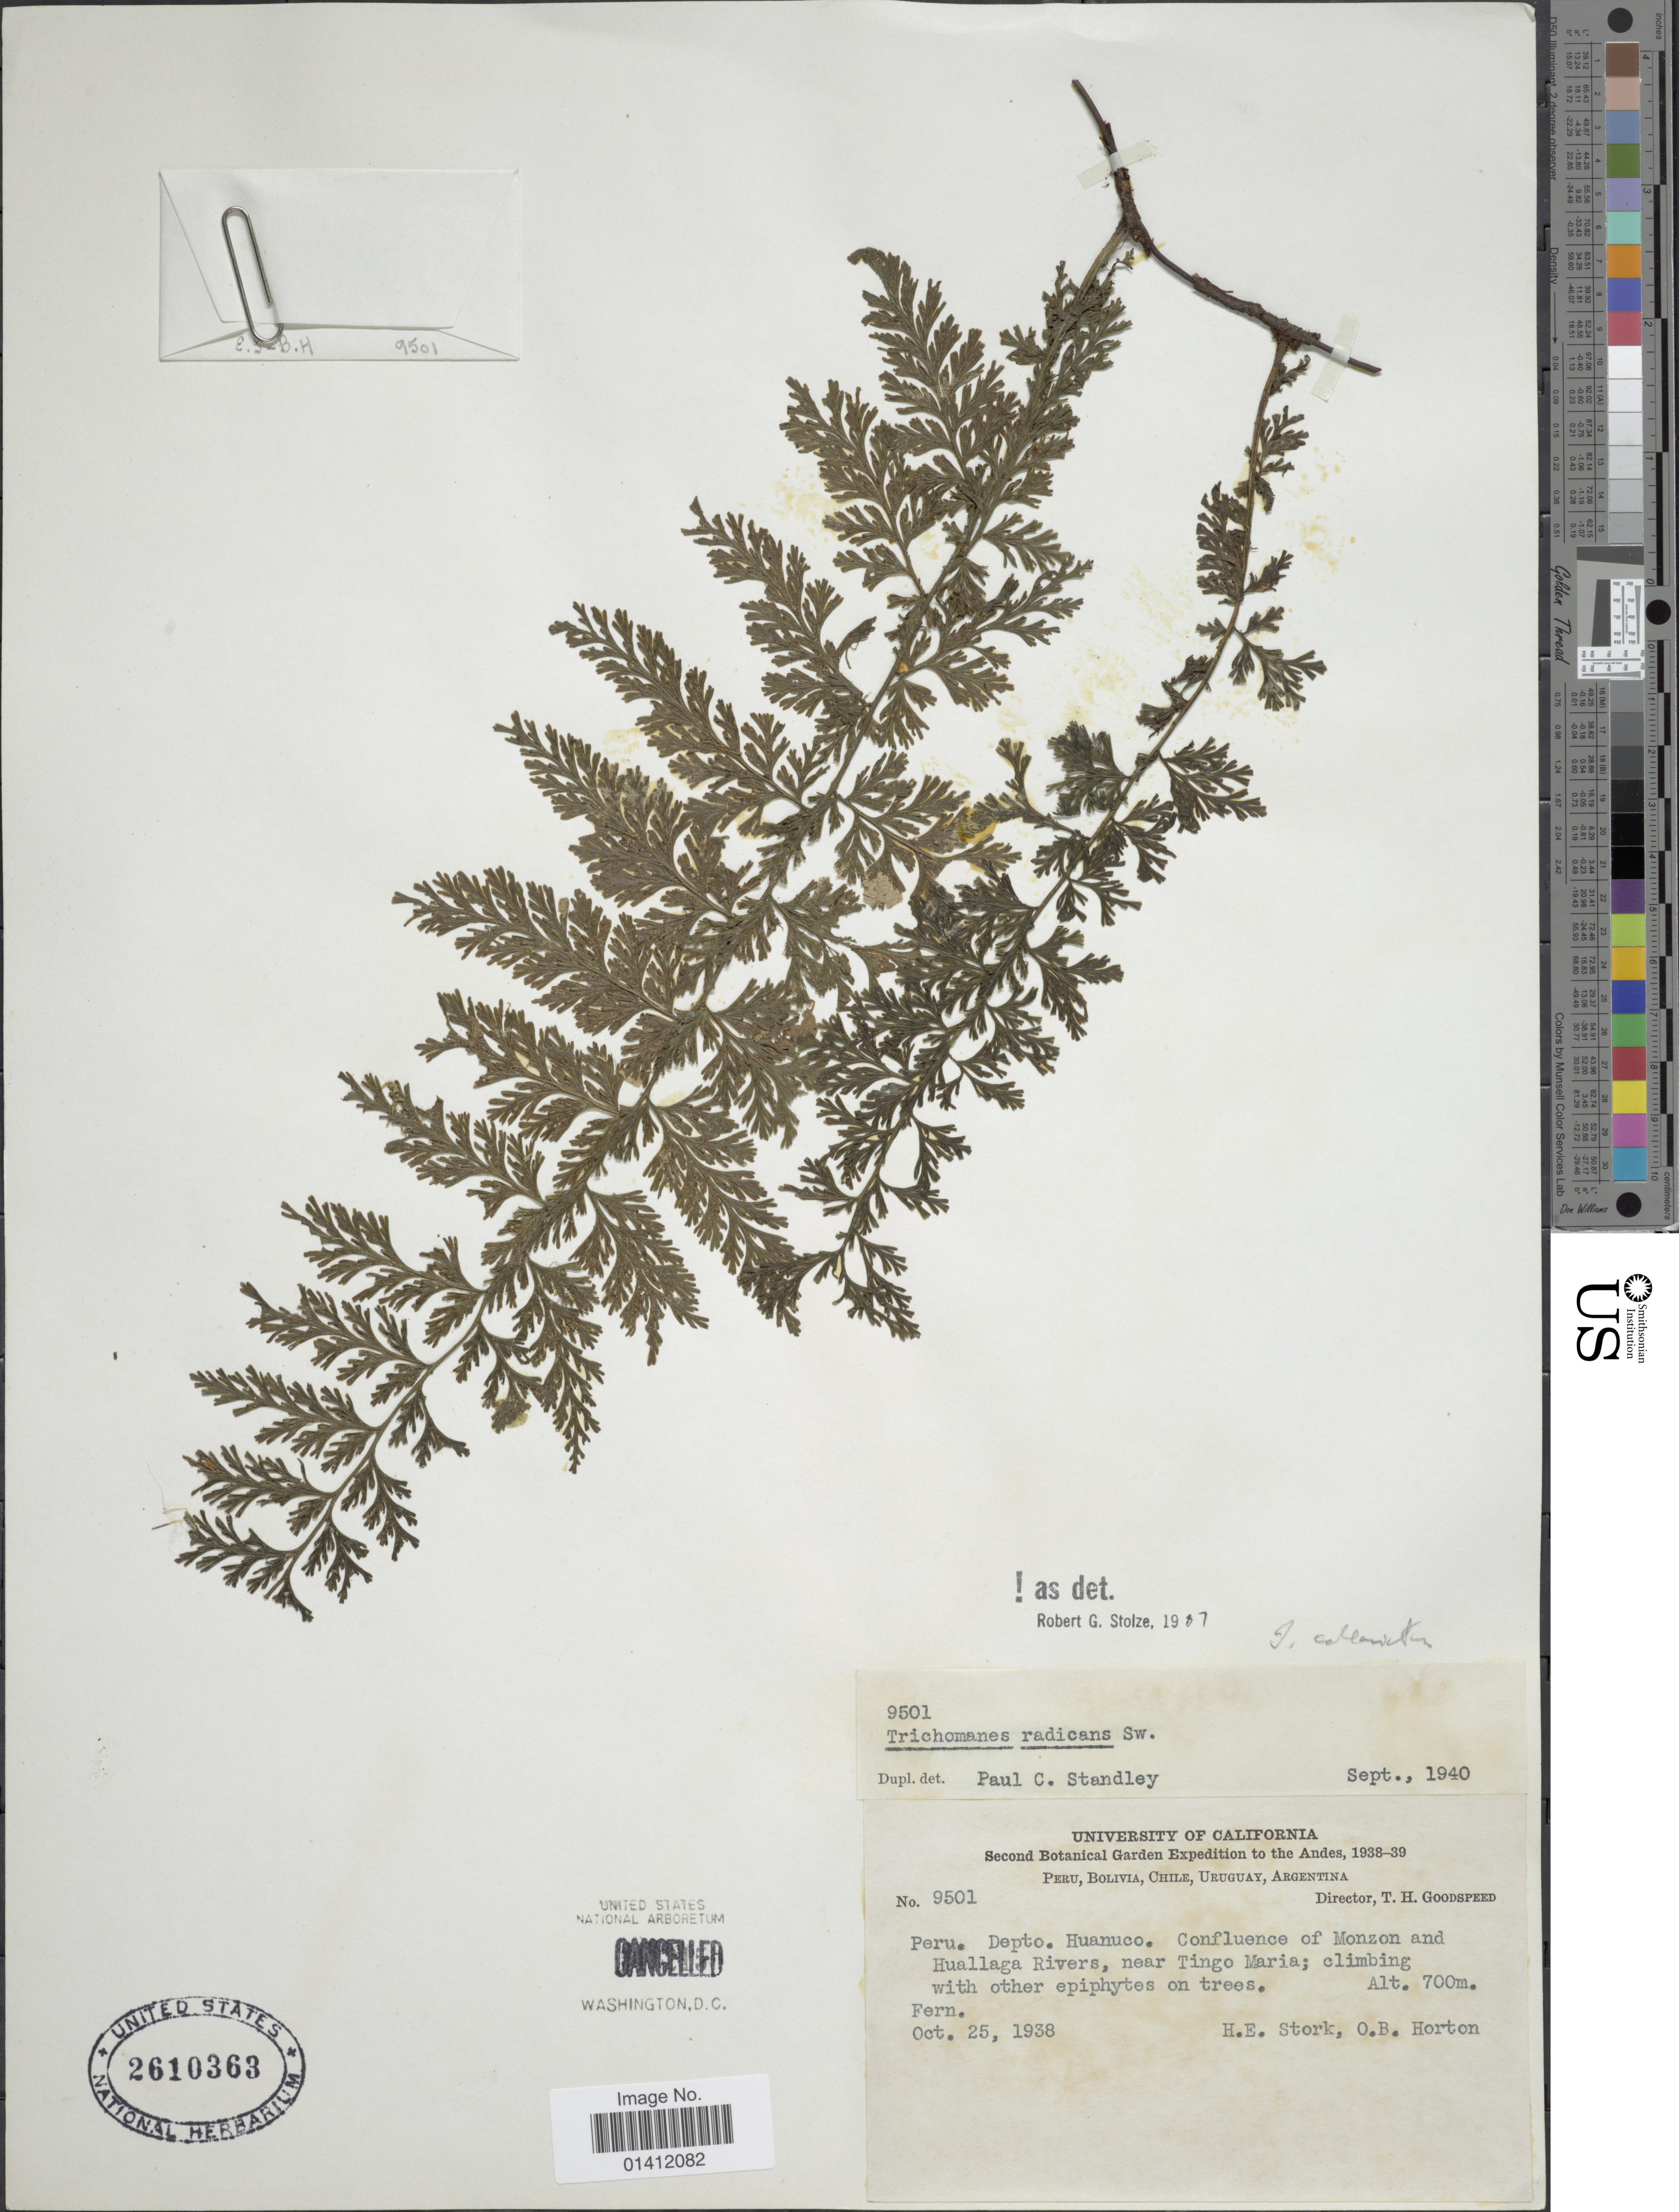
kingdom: Plantae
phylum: Tracheophyta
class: Polypodiopsida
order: Hymenophyllales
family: Hymenophyllaceae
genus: Vandenboschia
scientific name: Vandenboschia collariata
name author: (Bosch) Ebihara & K. Iwats.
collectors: H. E. Stork & O. B. Horton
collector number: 9501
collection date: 1938-10-25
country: Peru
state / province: Huánuco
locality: Depto. Huanuco. Confluence of Monzon and Huallaga Rivers, near Tingo Maria.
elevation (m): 700